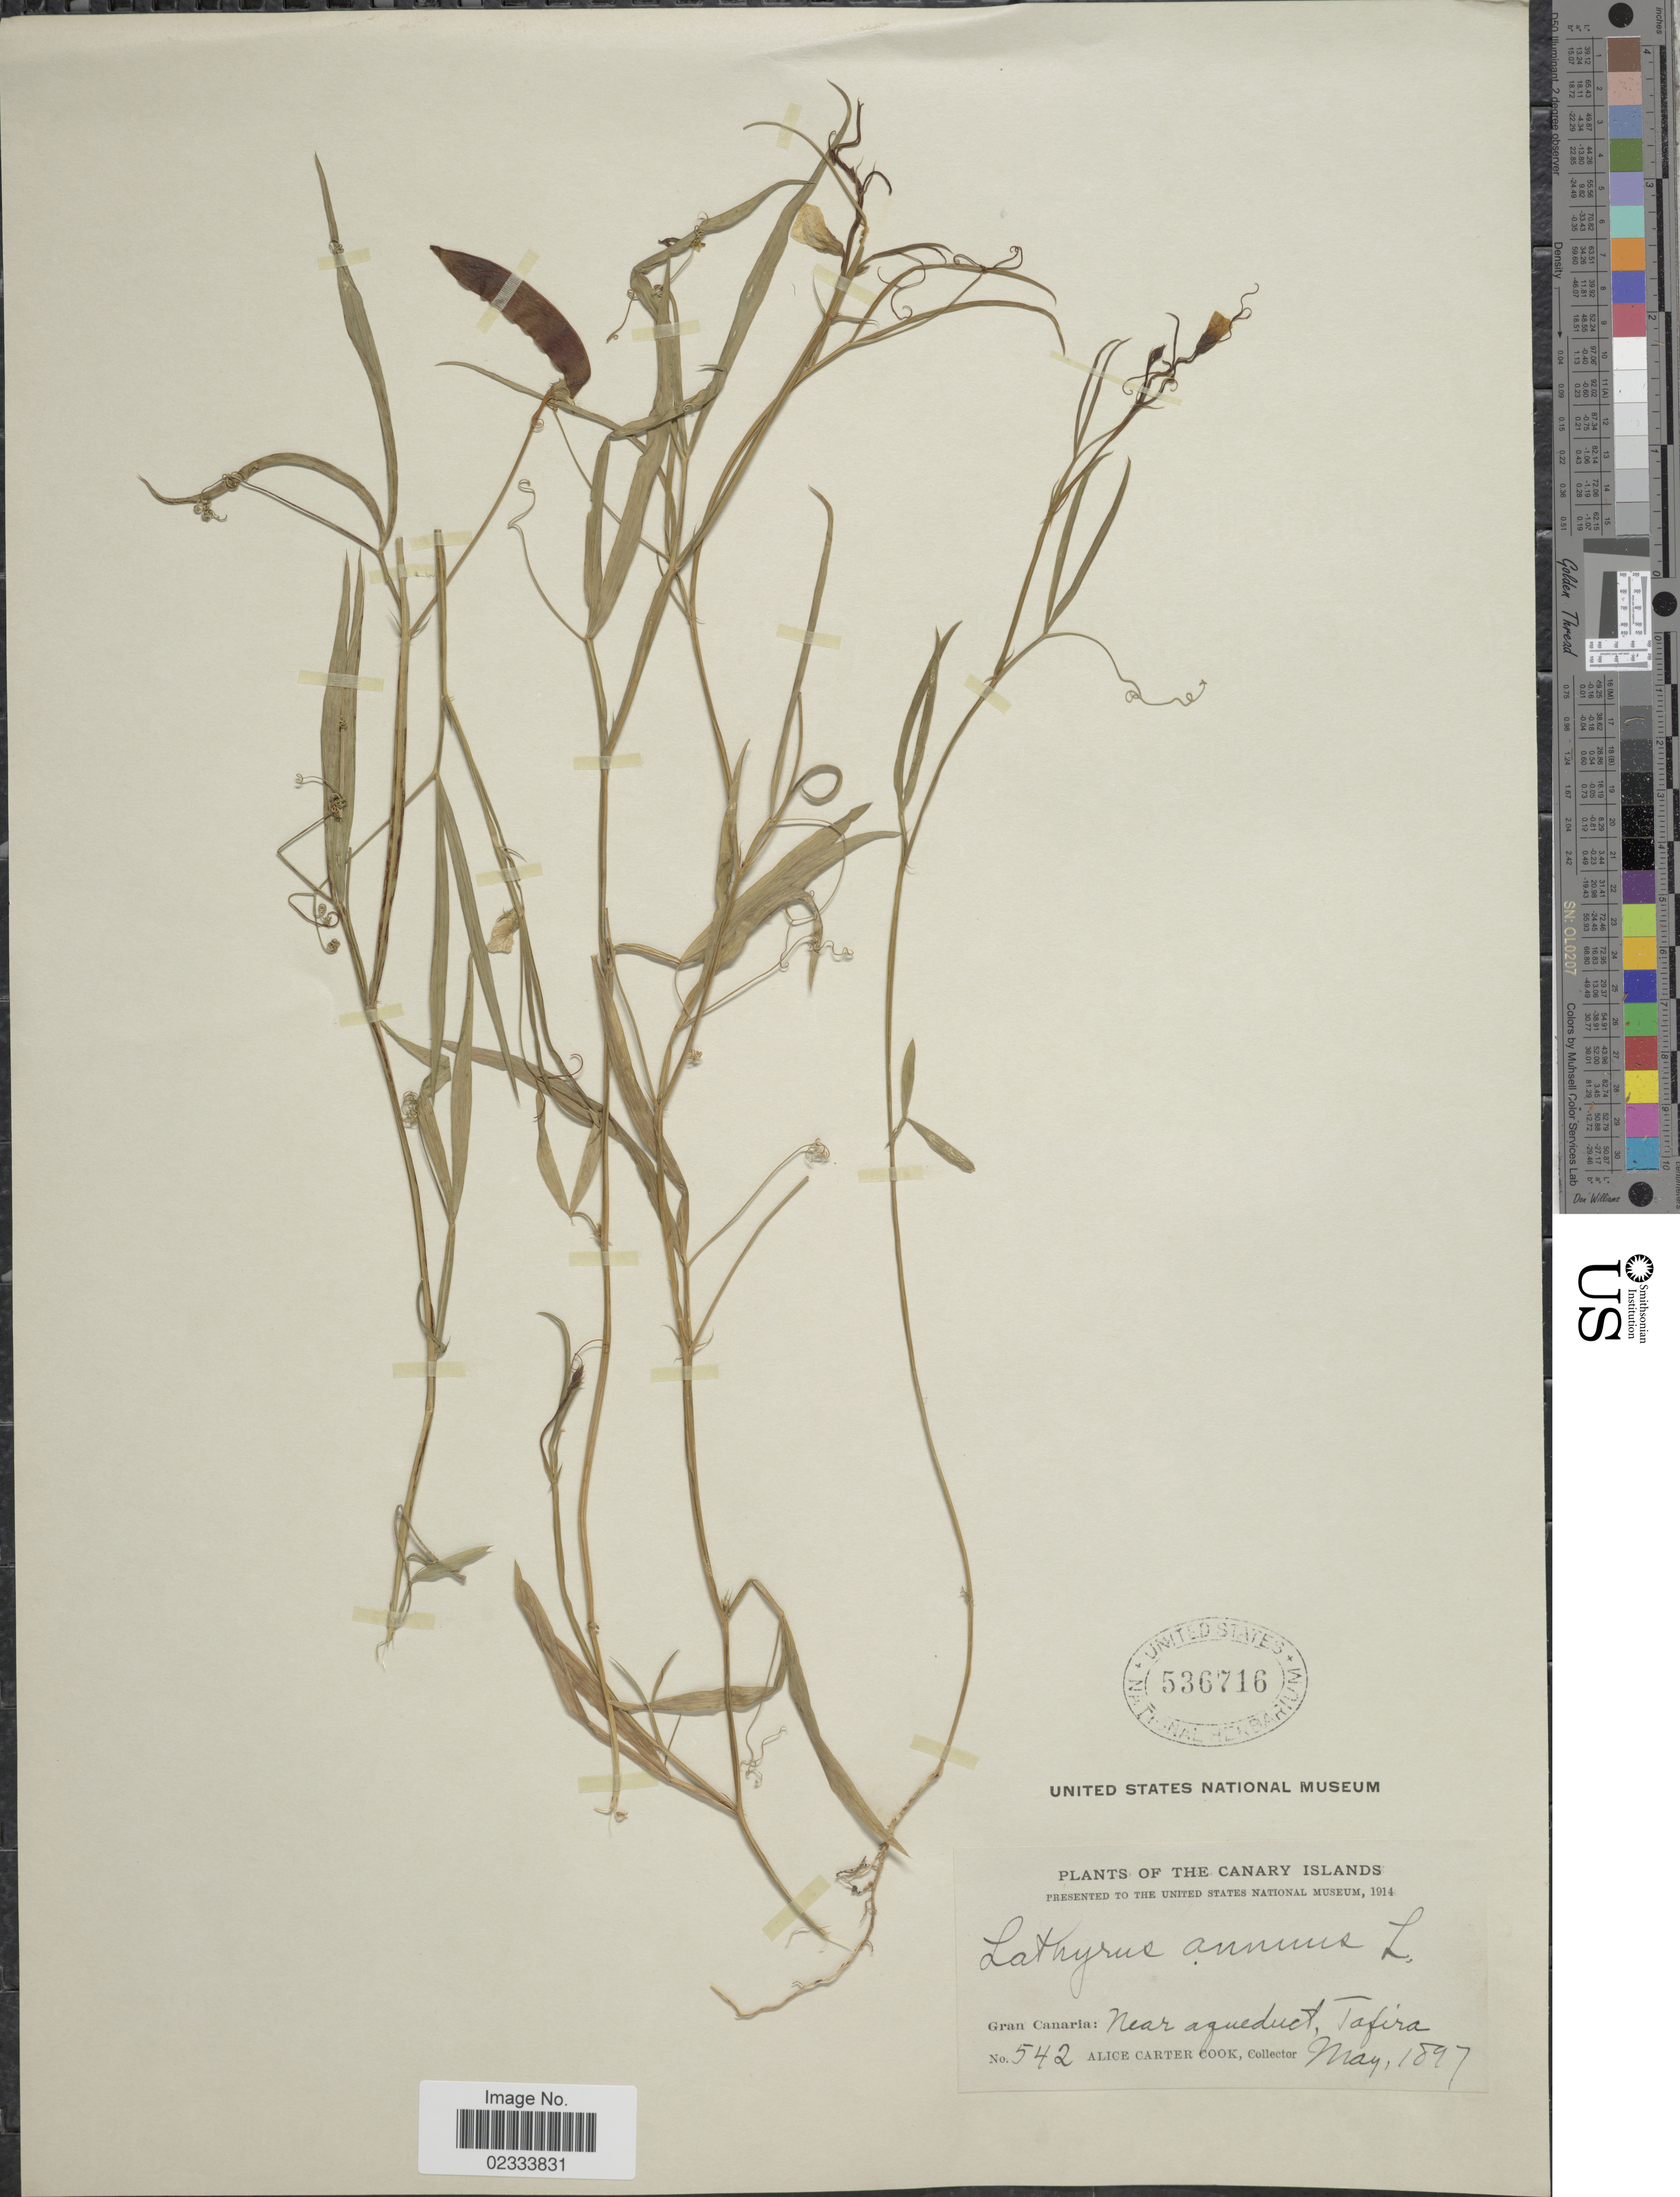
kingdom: Plantae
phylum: Tracheophyta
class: Magnoliopsida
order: Fabales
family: Fabaceae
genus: Lathyrus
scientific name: Lathyrus annuus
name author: L.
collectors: Alice C. Cook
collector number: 542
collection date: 1897-05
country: Spain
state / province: Canarias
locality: Canary Islands: Gran Canaria: near aqueduct, Tafira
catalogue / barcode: US 536716